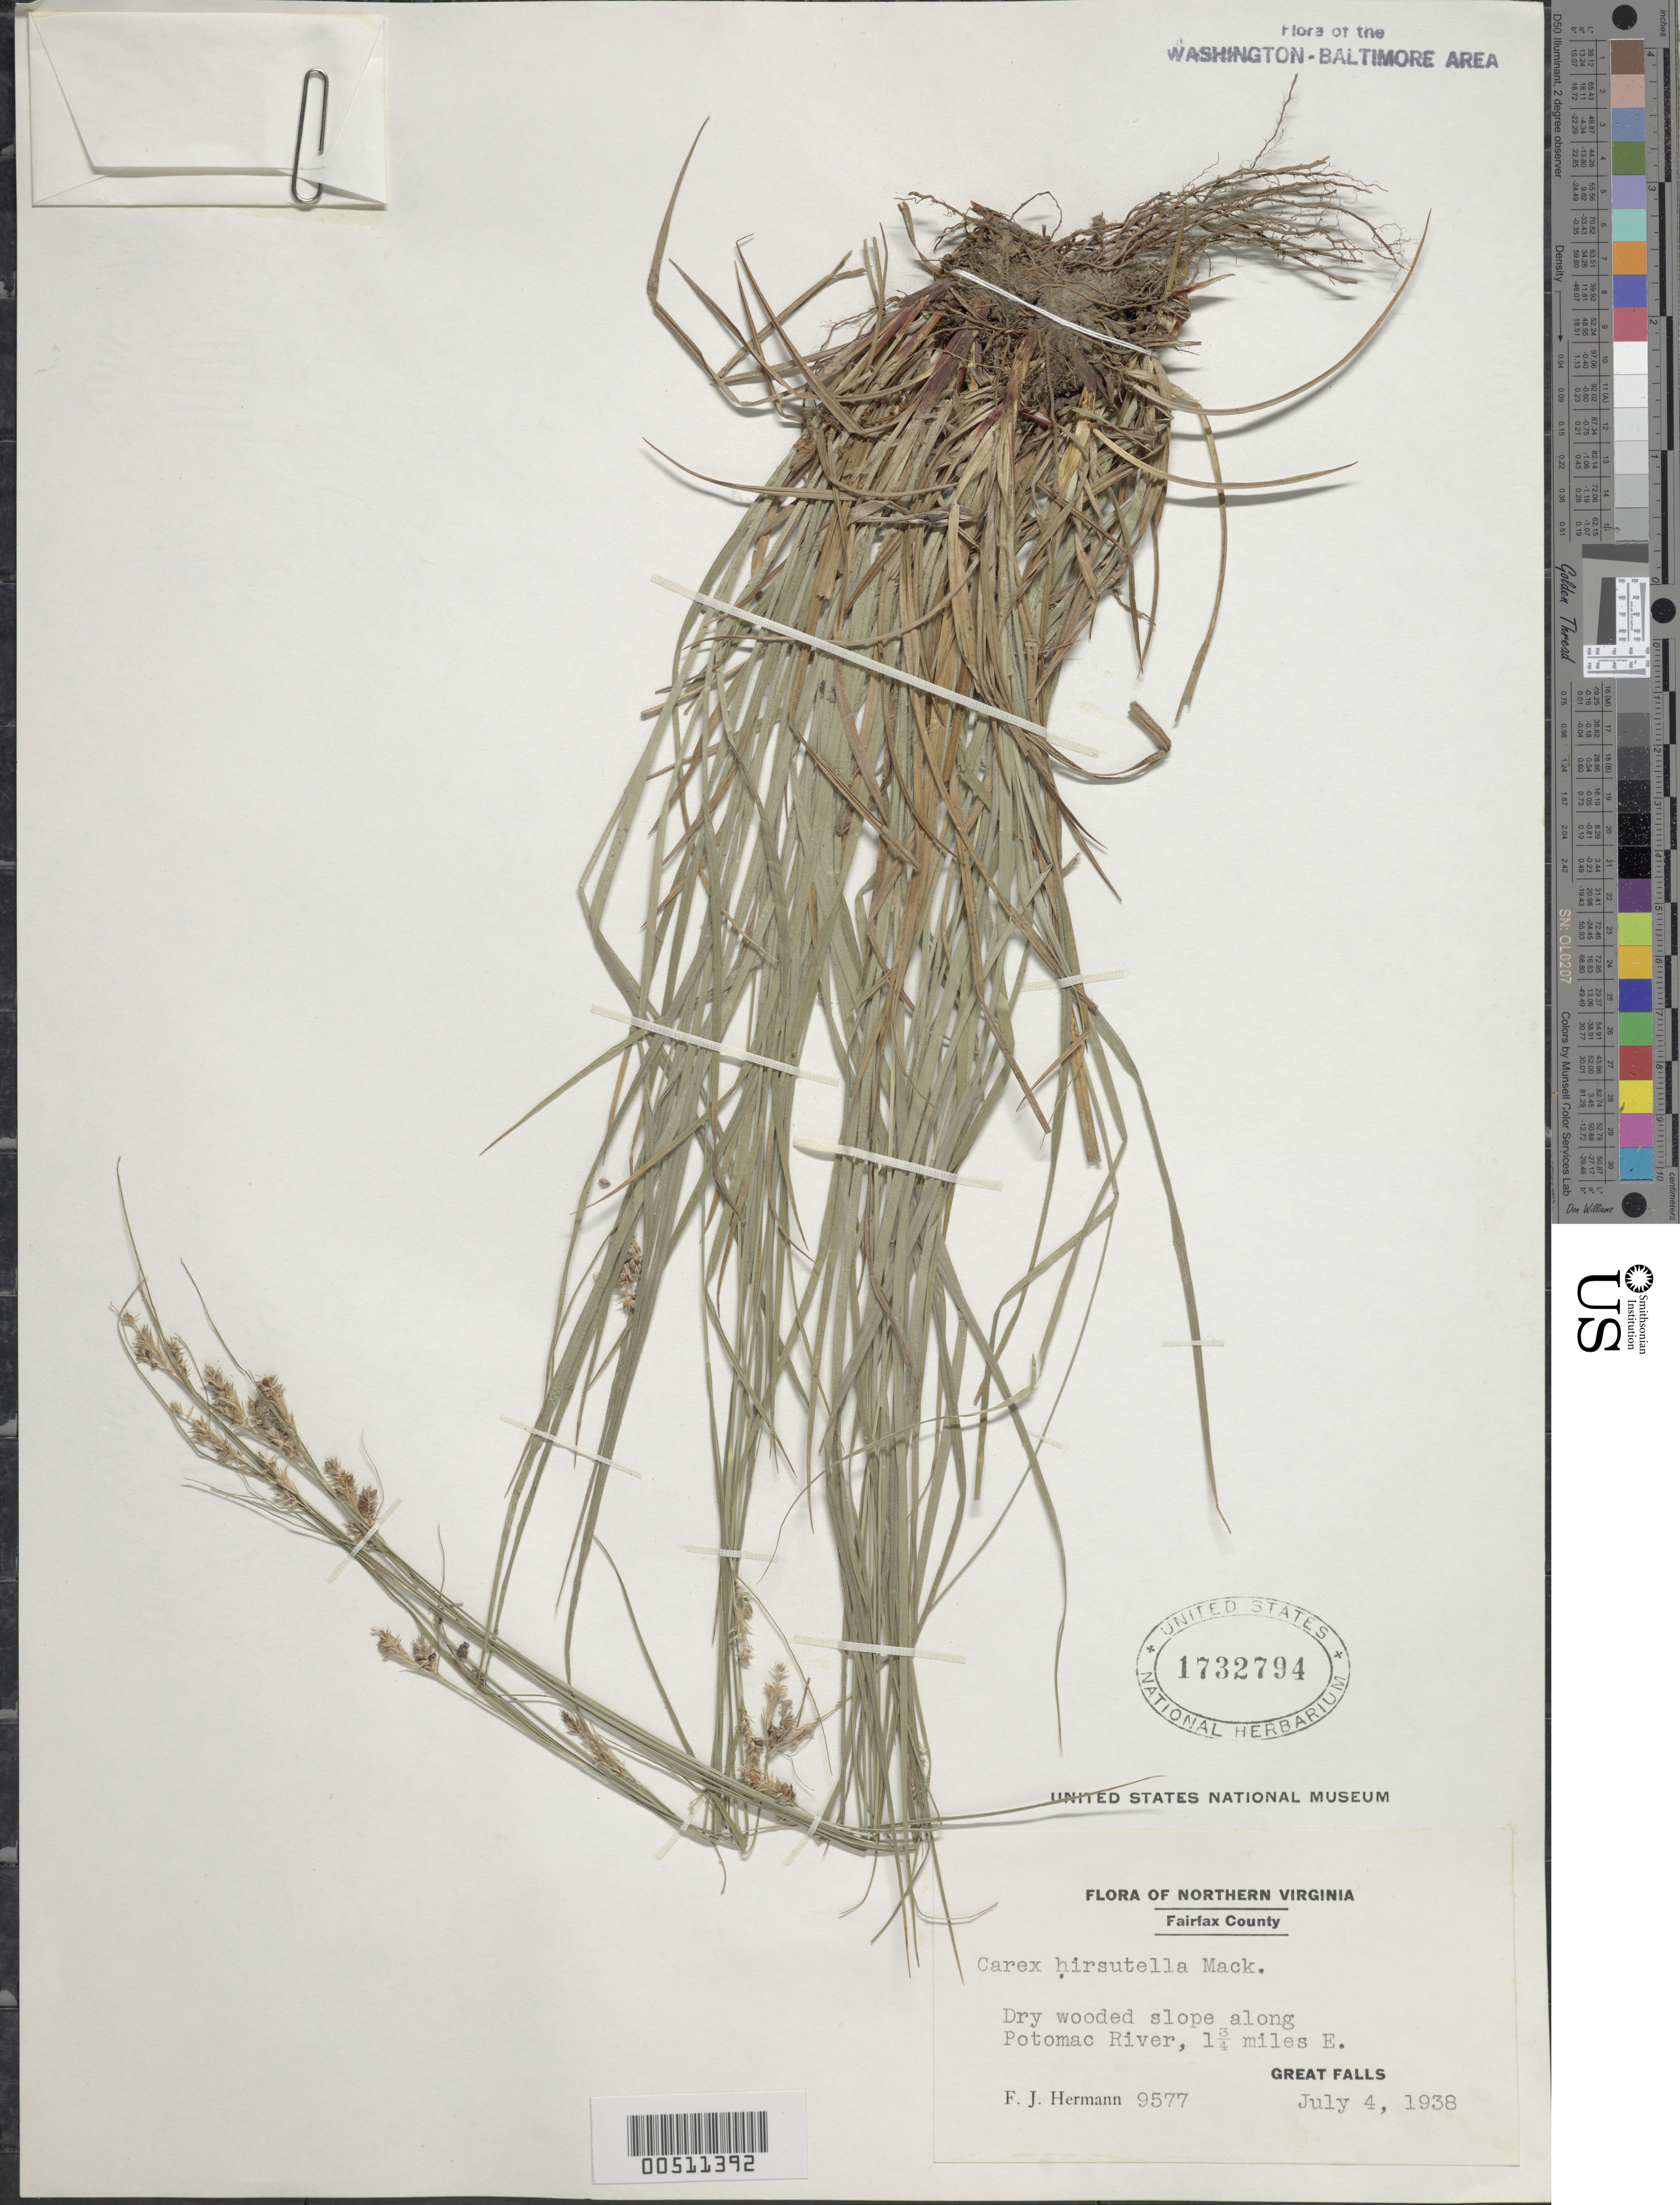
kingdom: Plantae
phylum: Tracheophyta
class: Liliopsida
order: Poales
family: Cyperaceae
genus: Carex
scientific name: Carex hirsutella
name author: Mack.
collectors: F. J. Hermann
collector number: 9577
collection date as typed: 04 Jul 1938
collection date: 1938-07-04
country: United States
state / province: Virginia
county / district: Fairfax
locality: Great Falls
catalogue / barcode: US 1732794